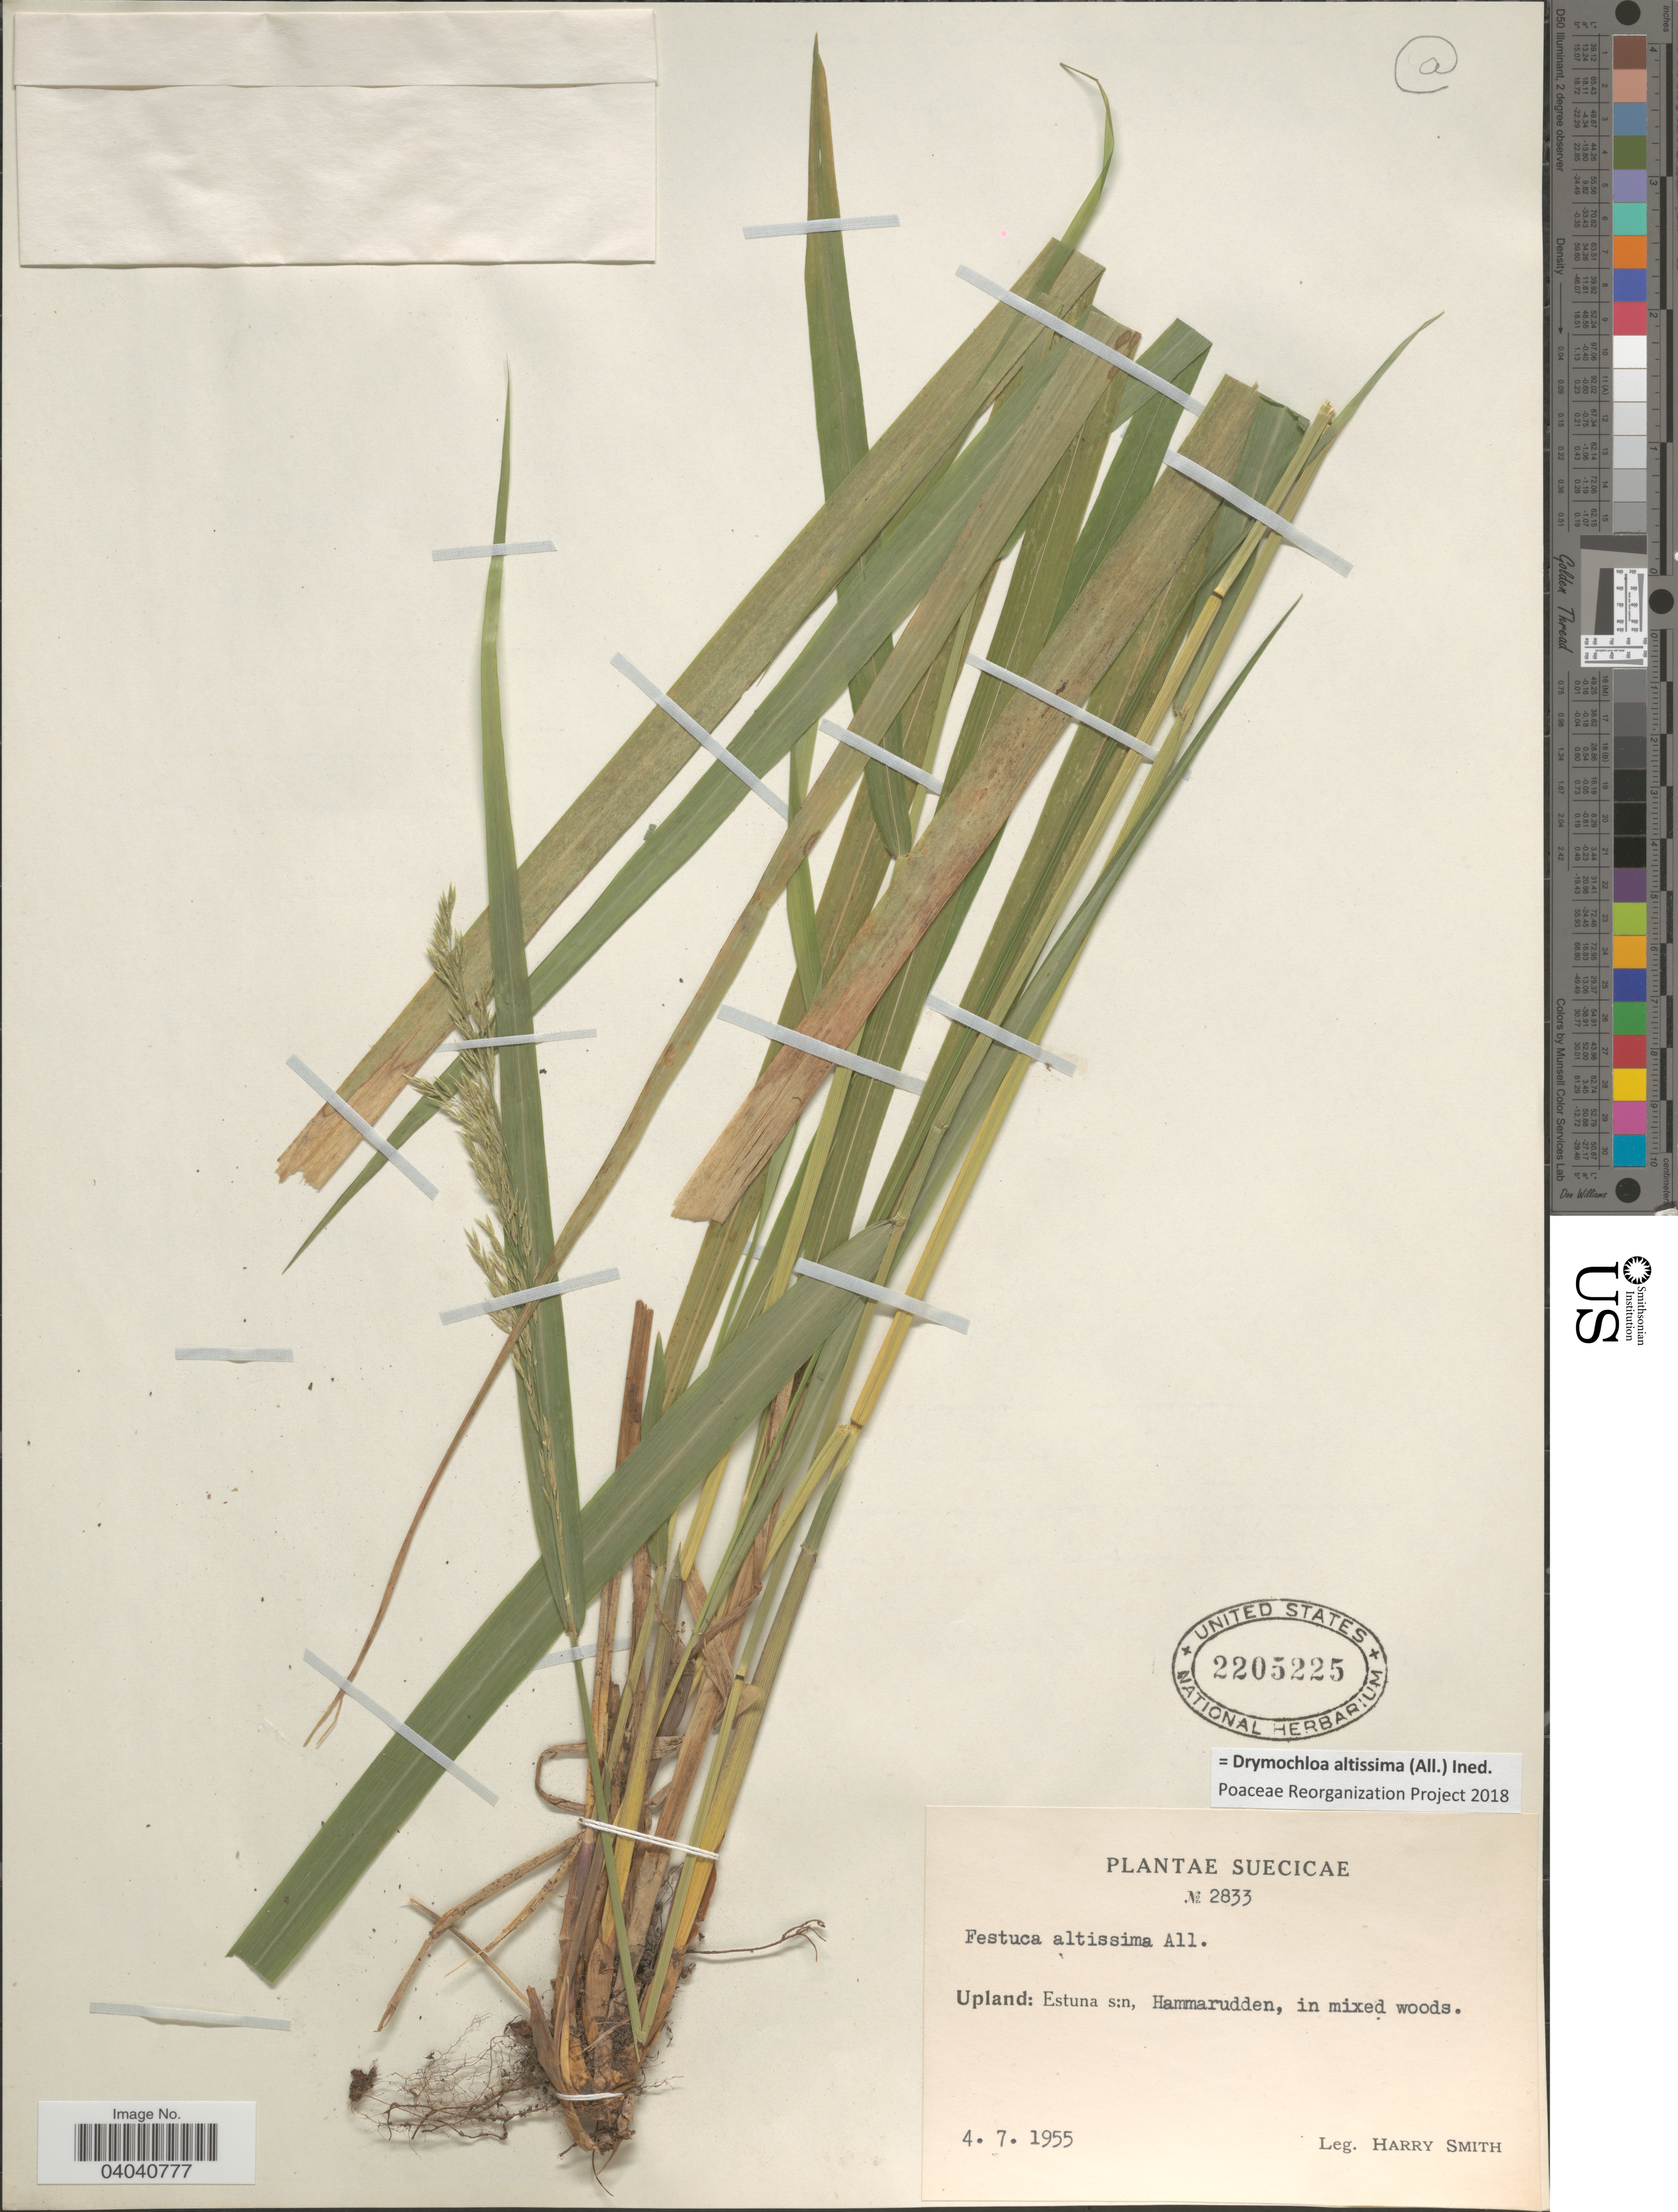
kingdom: Plantae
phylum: Tracheophyta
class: Liliopsida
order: Poales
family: Poaceae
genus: Drymochloa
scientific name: Drymochloa altissima (All.) ined.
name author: (All.)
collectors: H. Smith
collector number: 2833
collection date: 1955-07-04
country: Sweden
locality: Suecicae. Upland: Estuna s:n, Hammarudden, in mixed woods.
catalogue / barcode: US 2205225